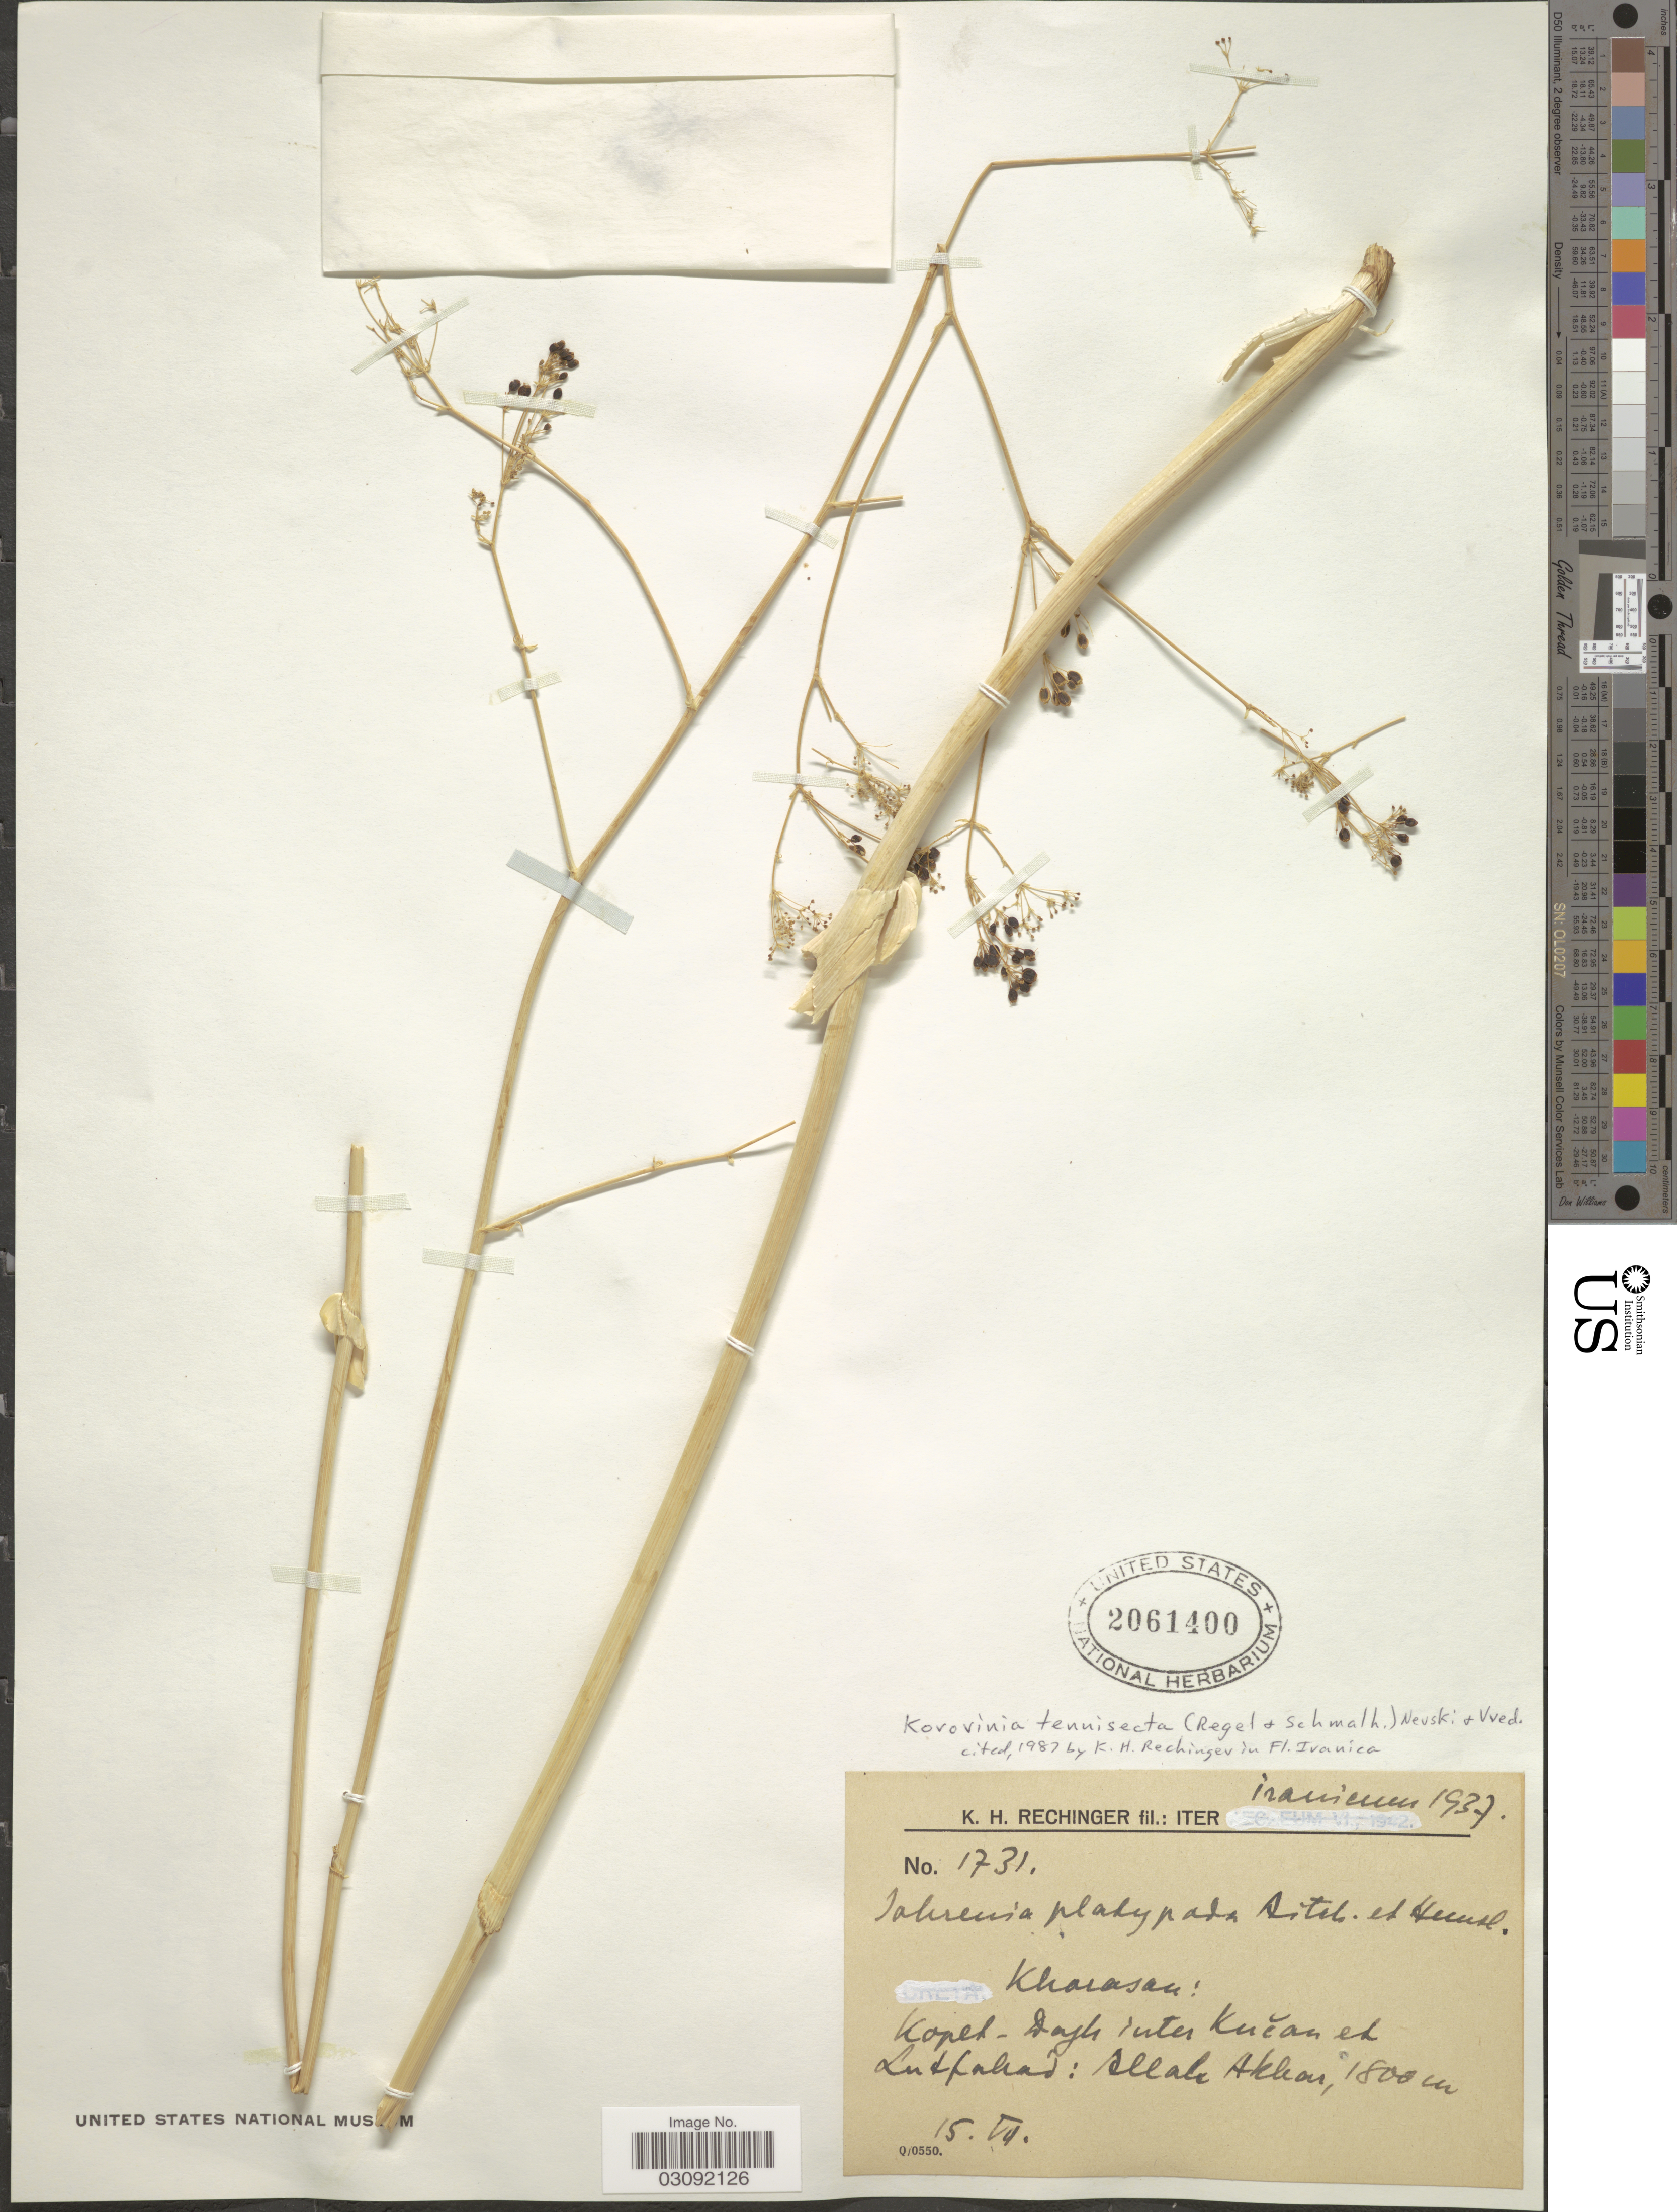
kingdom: Plantae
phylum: Tracheophyta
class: Magnoliopsida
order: Apiales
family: Apiaceae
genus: Korovinia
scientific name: Korovinia tenuisecta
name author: (Regel & Schmalh.) Nevski & Vved.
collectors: K. H. Rechinger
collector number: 1731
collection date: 1937-07-15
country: Iran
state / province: Khorasan [obsolete]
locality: Khorasan: Kopeh-Dajh inter Kučan et Lutfahad [interpreted]: Illah [interpreted] Akkai.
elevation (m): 1800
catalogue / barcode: US 2061400